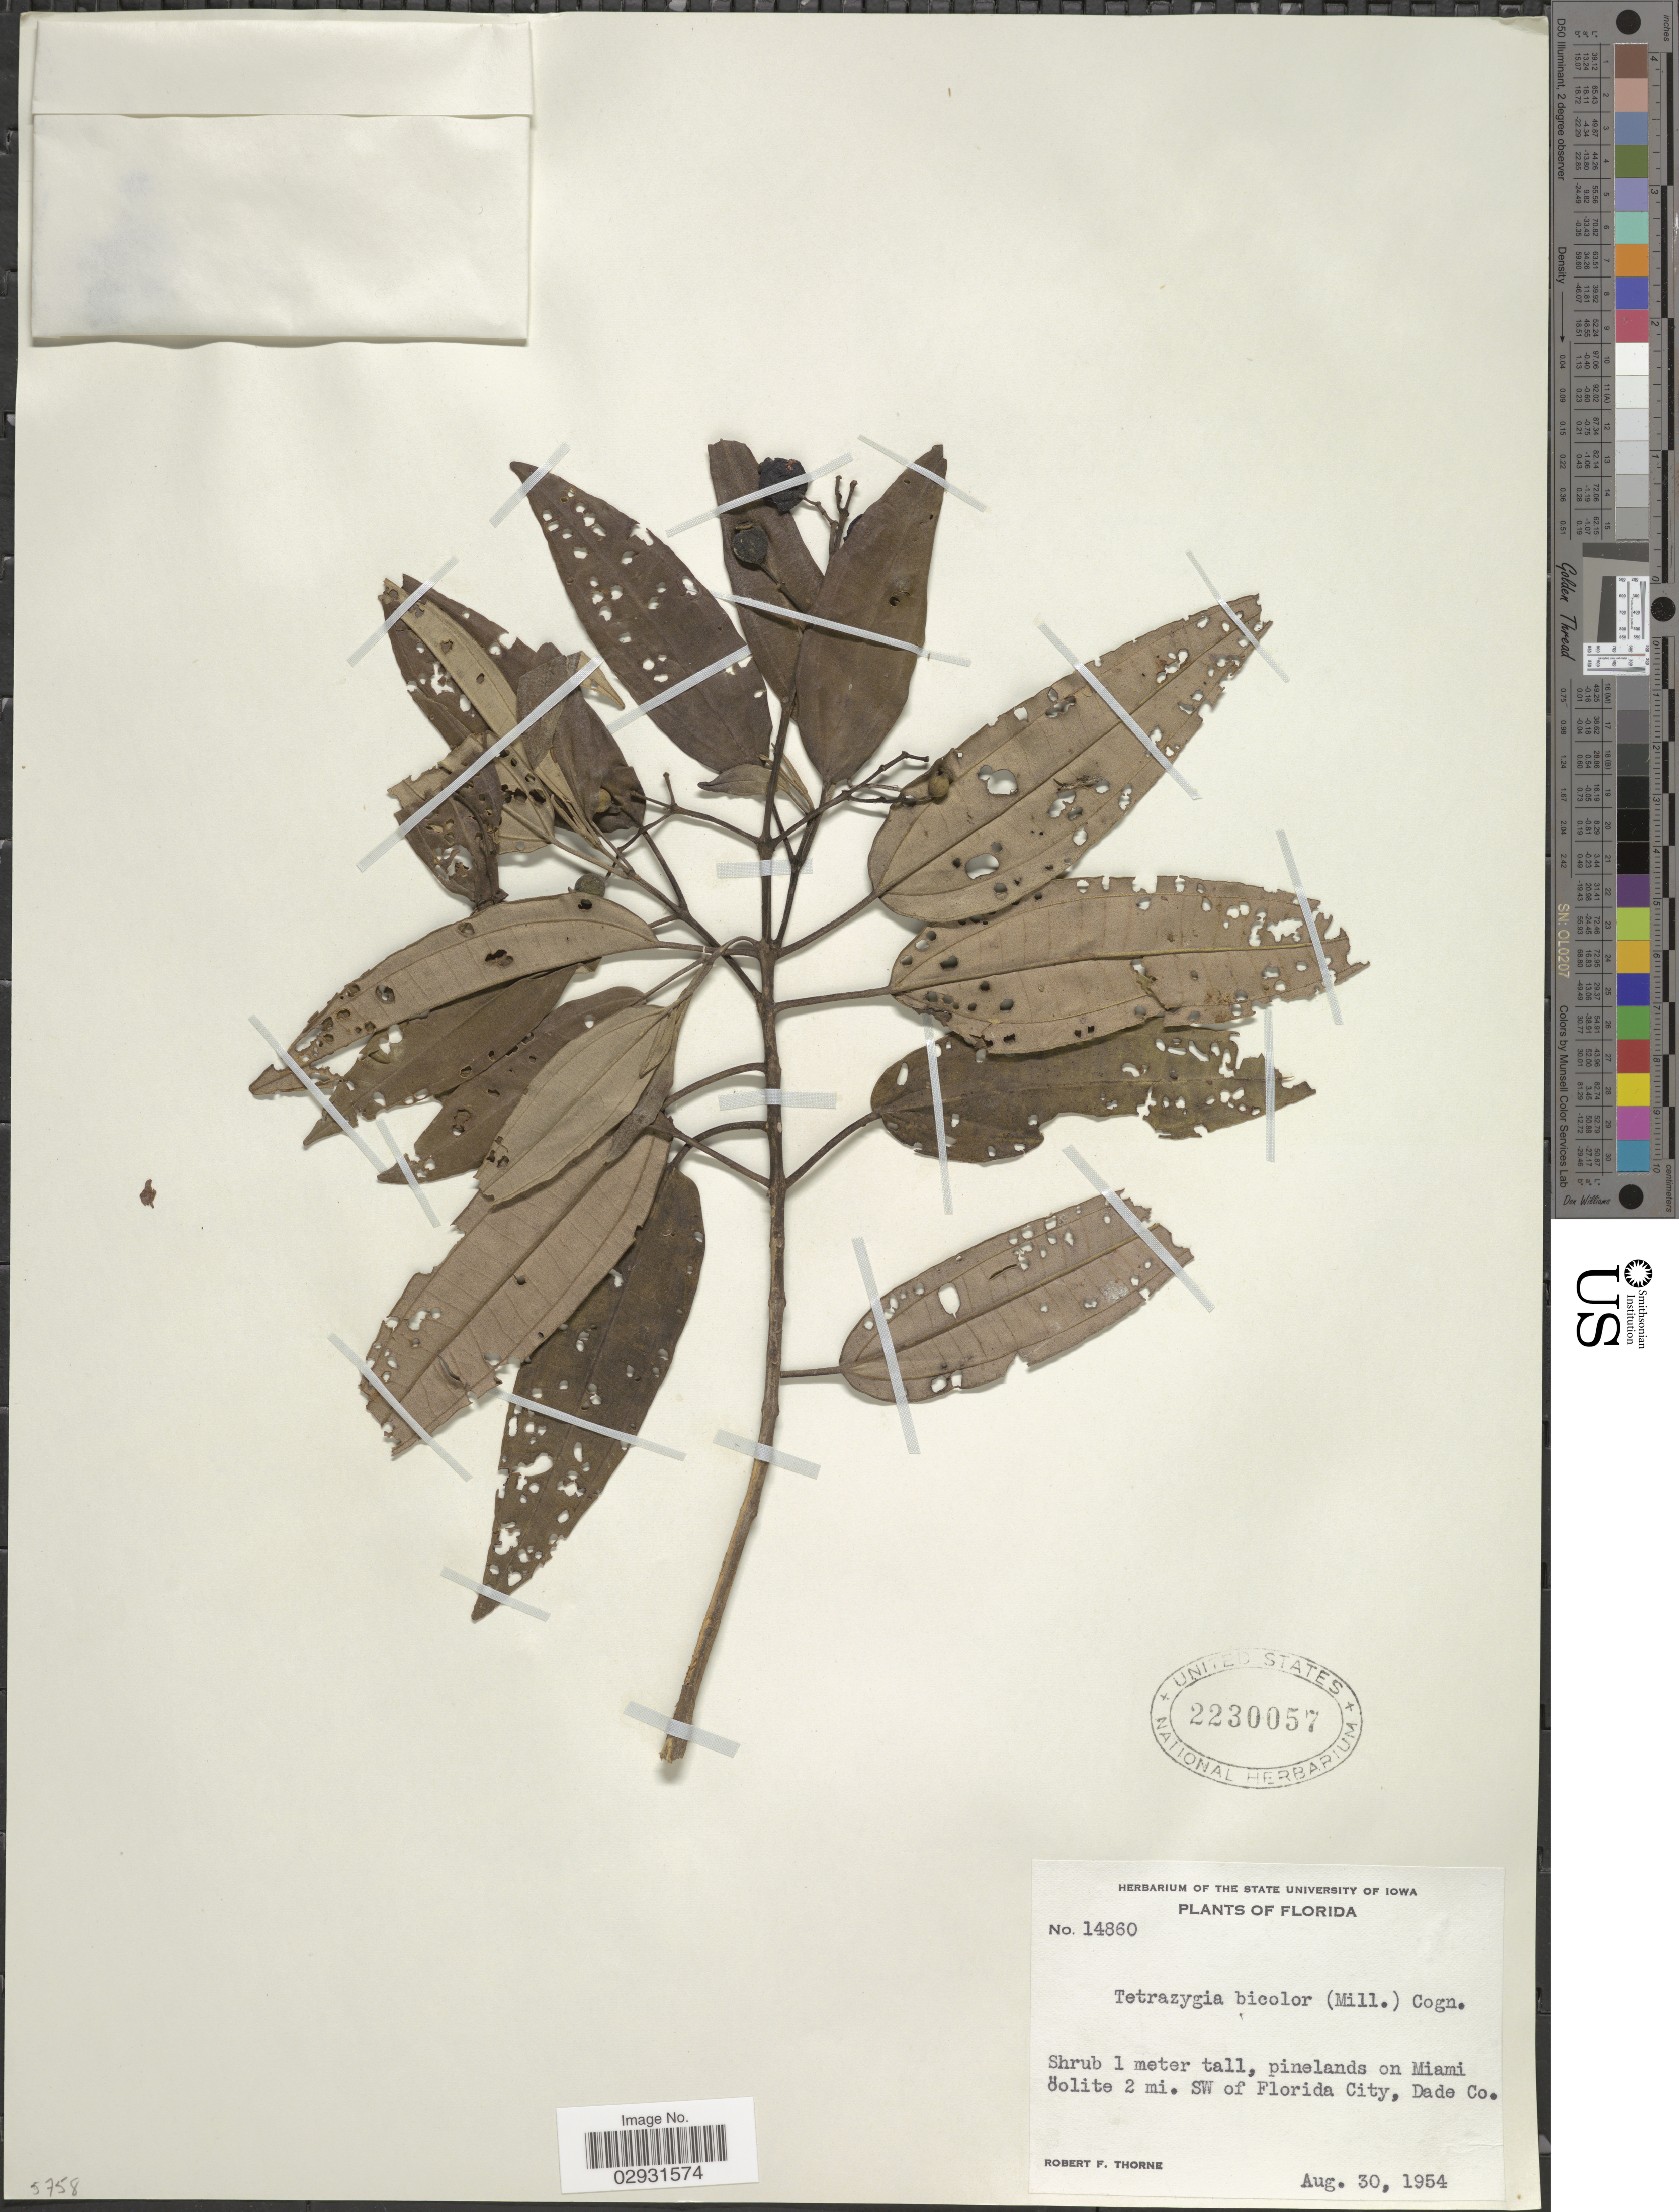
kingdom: Plantae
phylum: Tracheophyta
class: Magnoliopsida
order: Myrtales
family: Melastomataceae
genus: Tetrazygia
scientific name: Tetrazygia bicolor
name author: (Mill.) Cogn.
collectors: R. F. Thorne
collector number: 14860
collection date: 1954-08-30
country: United States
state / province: Florida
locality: Pinelands on Miami öolite 2 mi. SW of Florida City, Dade Co.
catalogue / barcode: US 2230057